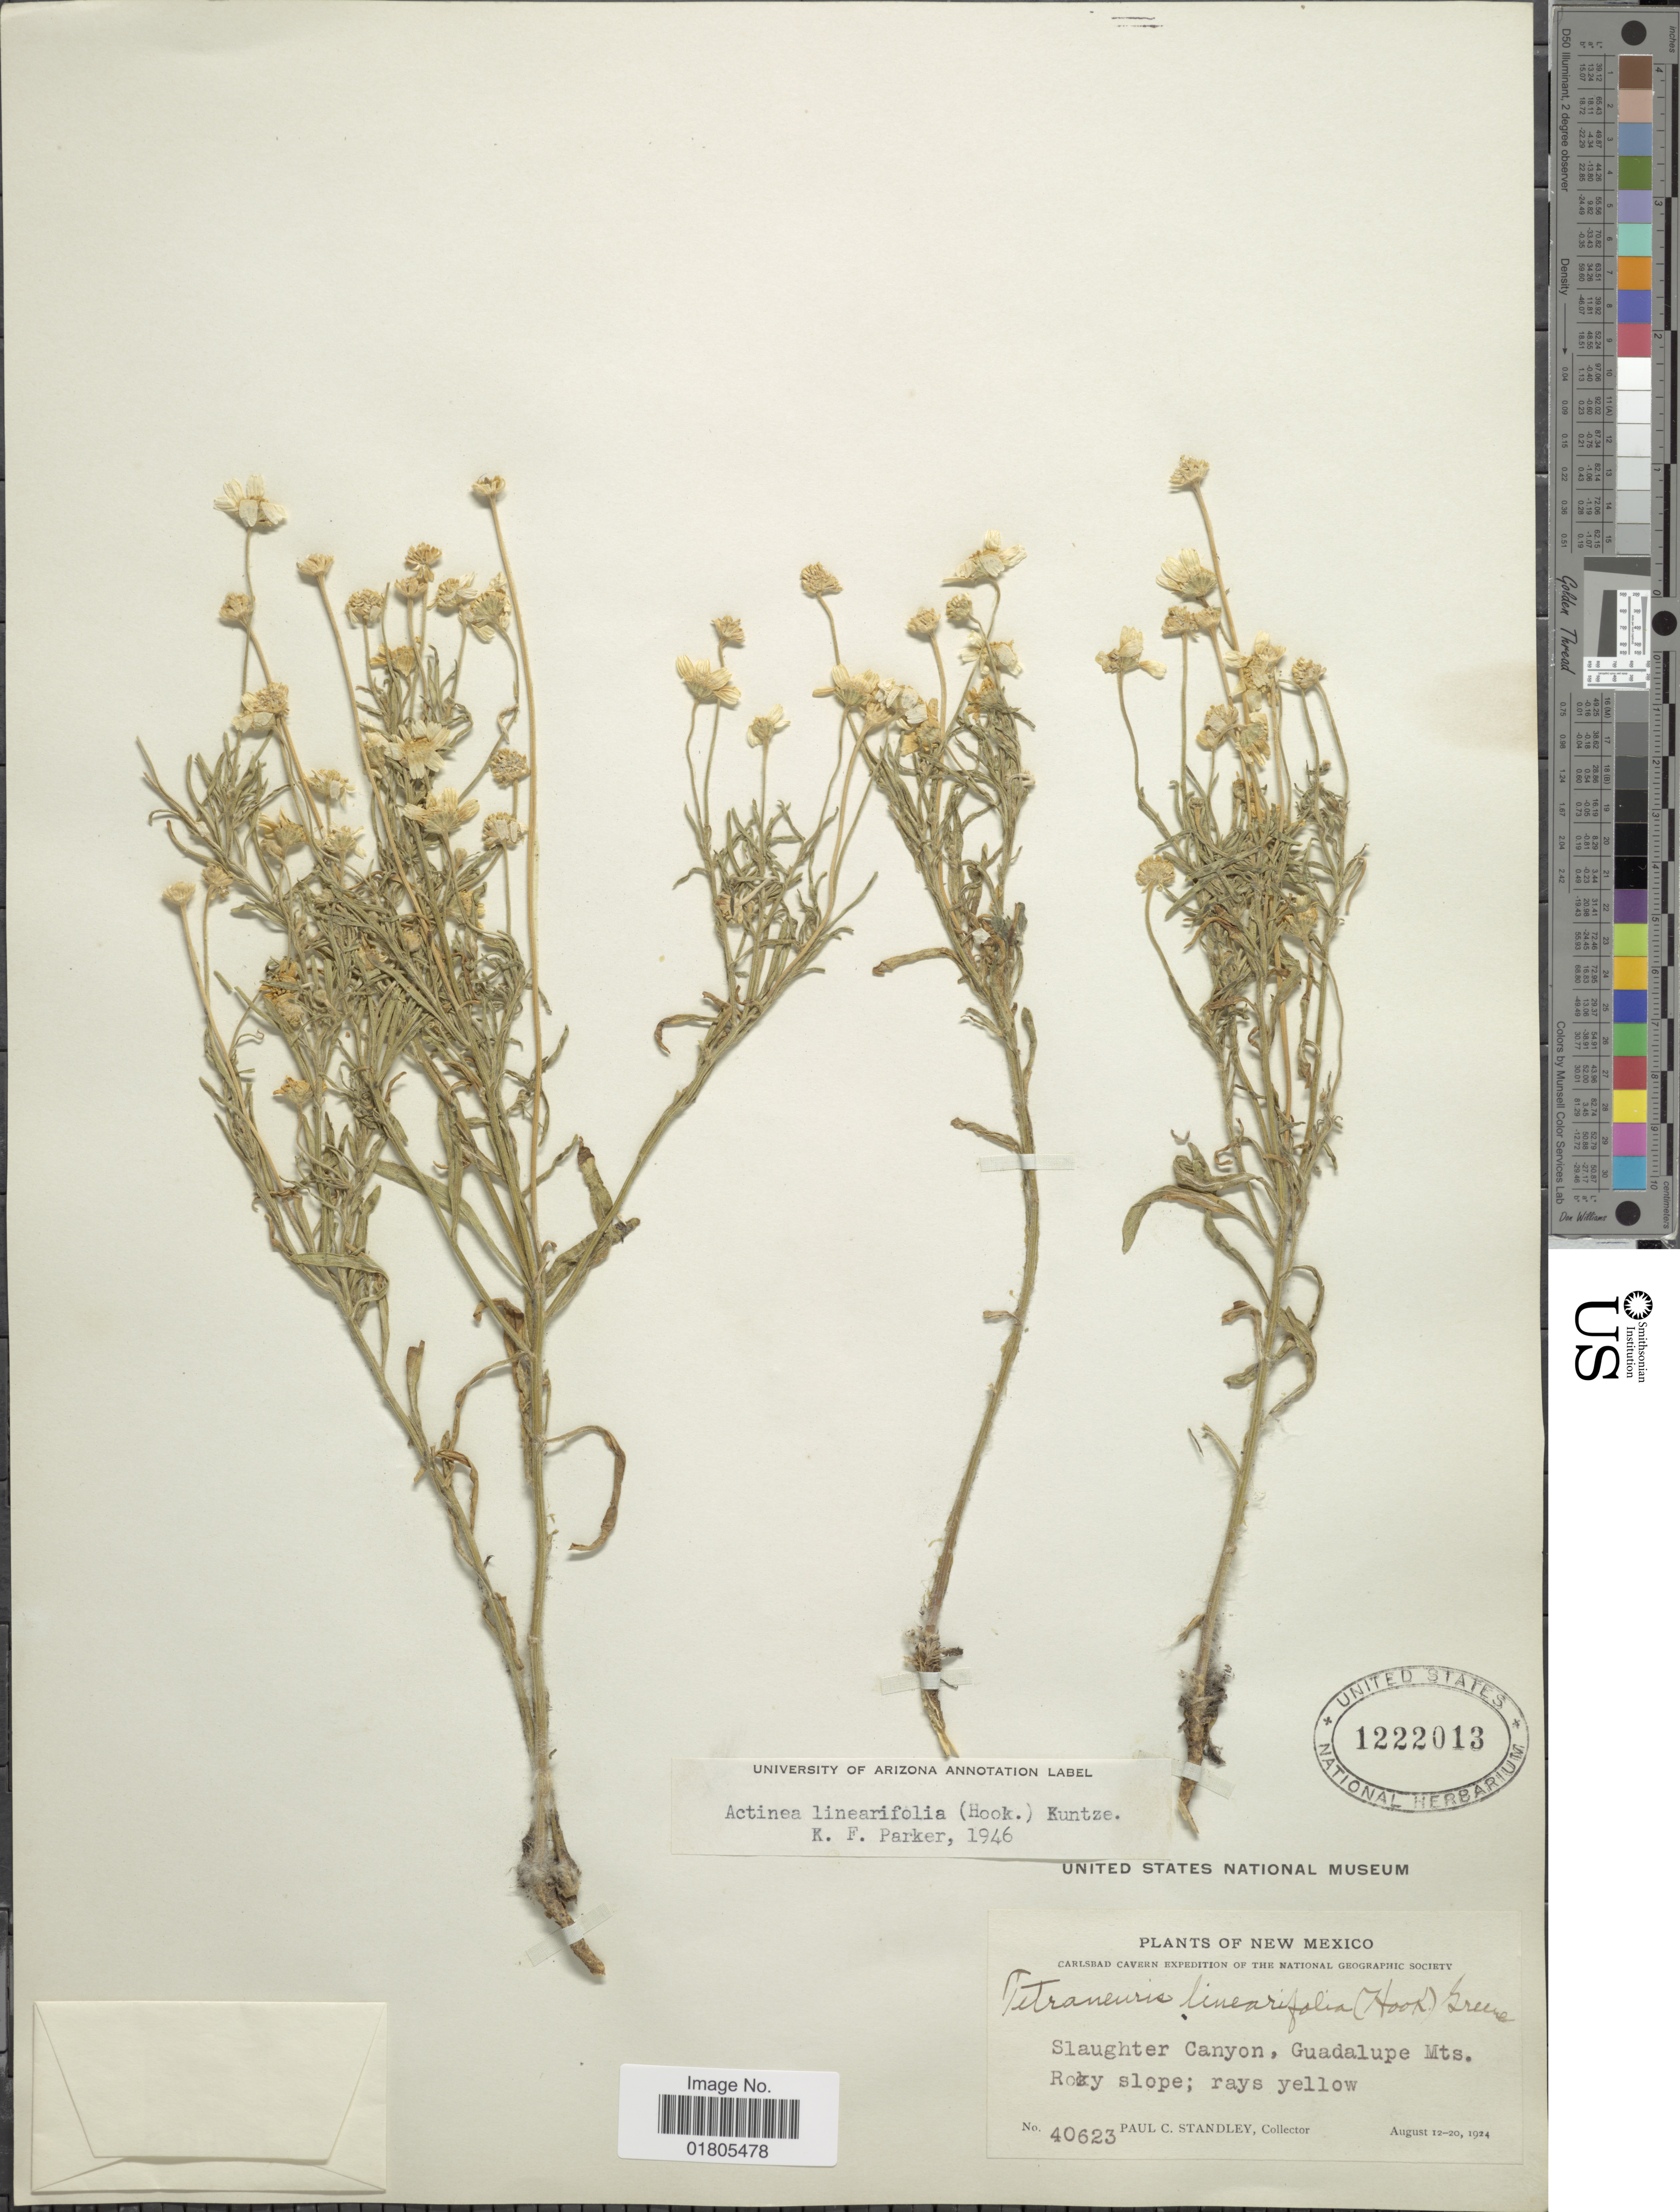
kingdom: Plantae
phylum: Tracheophyta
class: Magnoliopsida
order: Asterales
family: Asteraceae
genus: Actinea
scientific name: Actinea linearifolia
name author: (Hook.) Kuntze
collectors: P. C. Standley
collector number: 40623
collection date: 1924-08-12/1924-08-20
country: United States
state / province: New Mexico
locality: Slaughter Canyon, Guadalupe Mts.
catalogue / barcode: US 1222013